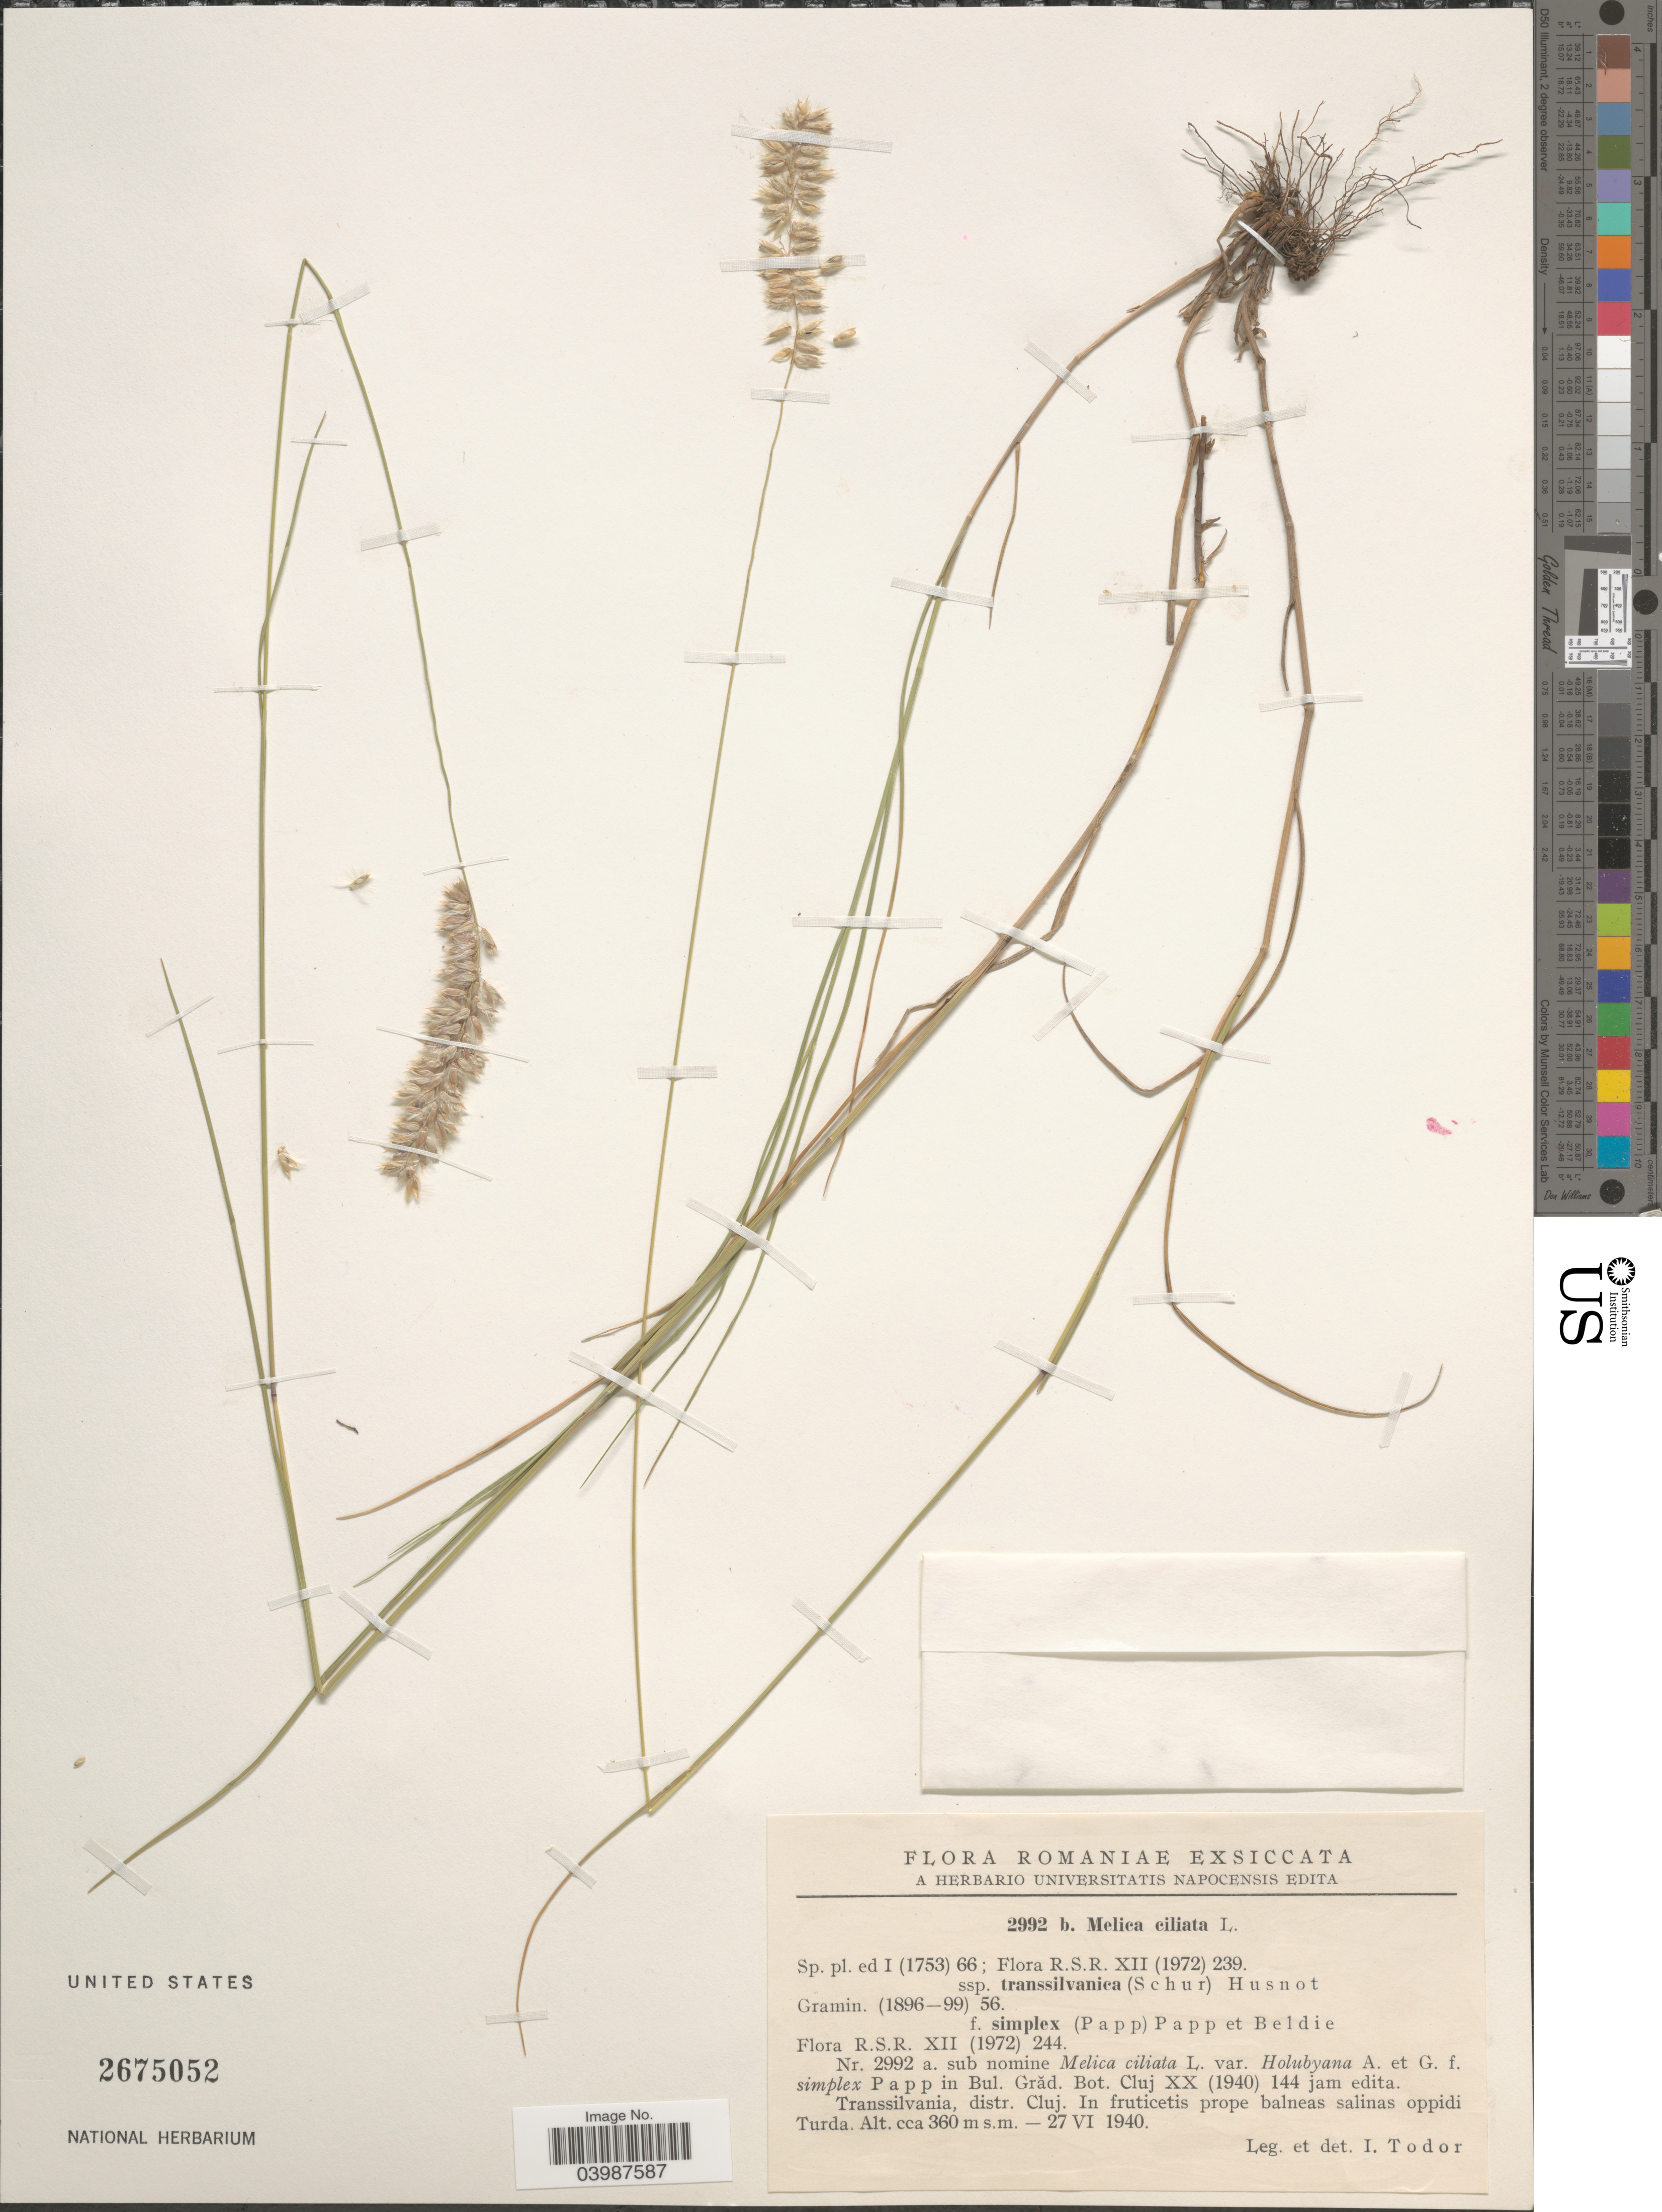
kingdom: Plantae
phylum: Tracheophyta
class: Liliopsida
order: Poales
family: Poaceae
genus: Melica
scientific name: Melica ciliata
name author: L.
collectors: I. Todor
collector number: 2992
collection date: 1940-06-27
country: Romania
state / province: Cluj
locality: Transsilvania, distr. Cluj. In fruticetis prope balneas salinas oppidi Turda.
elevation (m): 360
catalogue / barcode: US 2675052